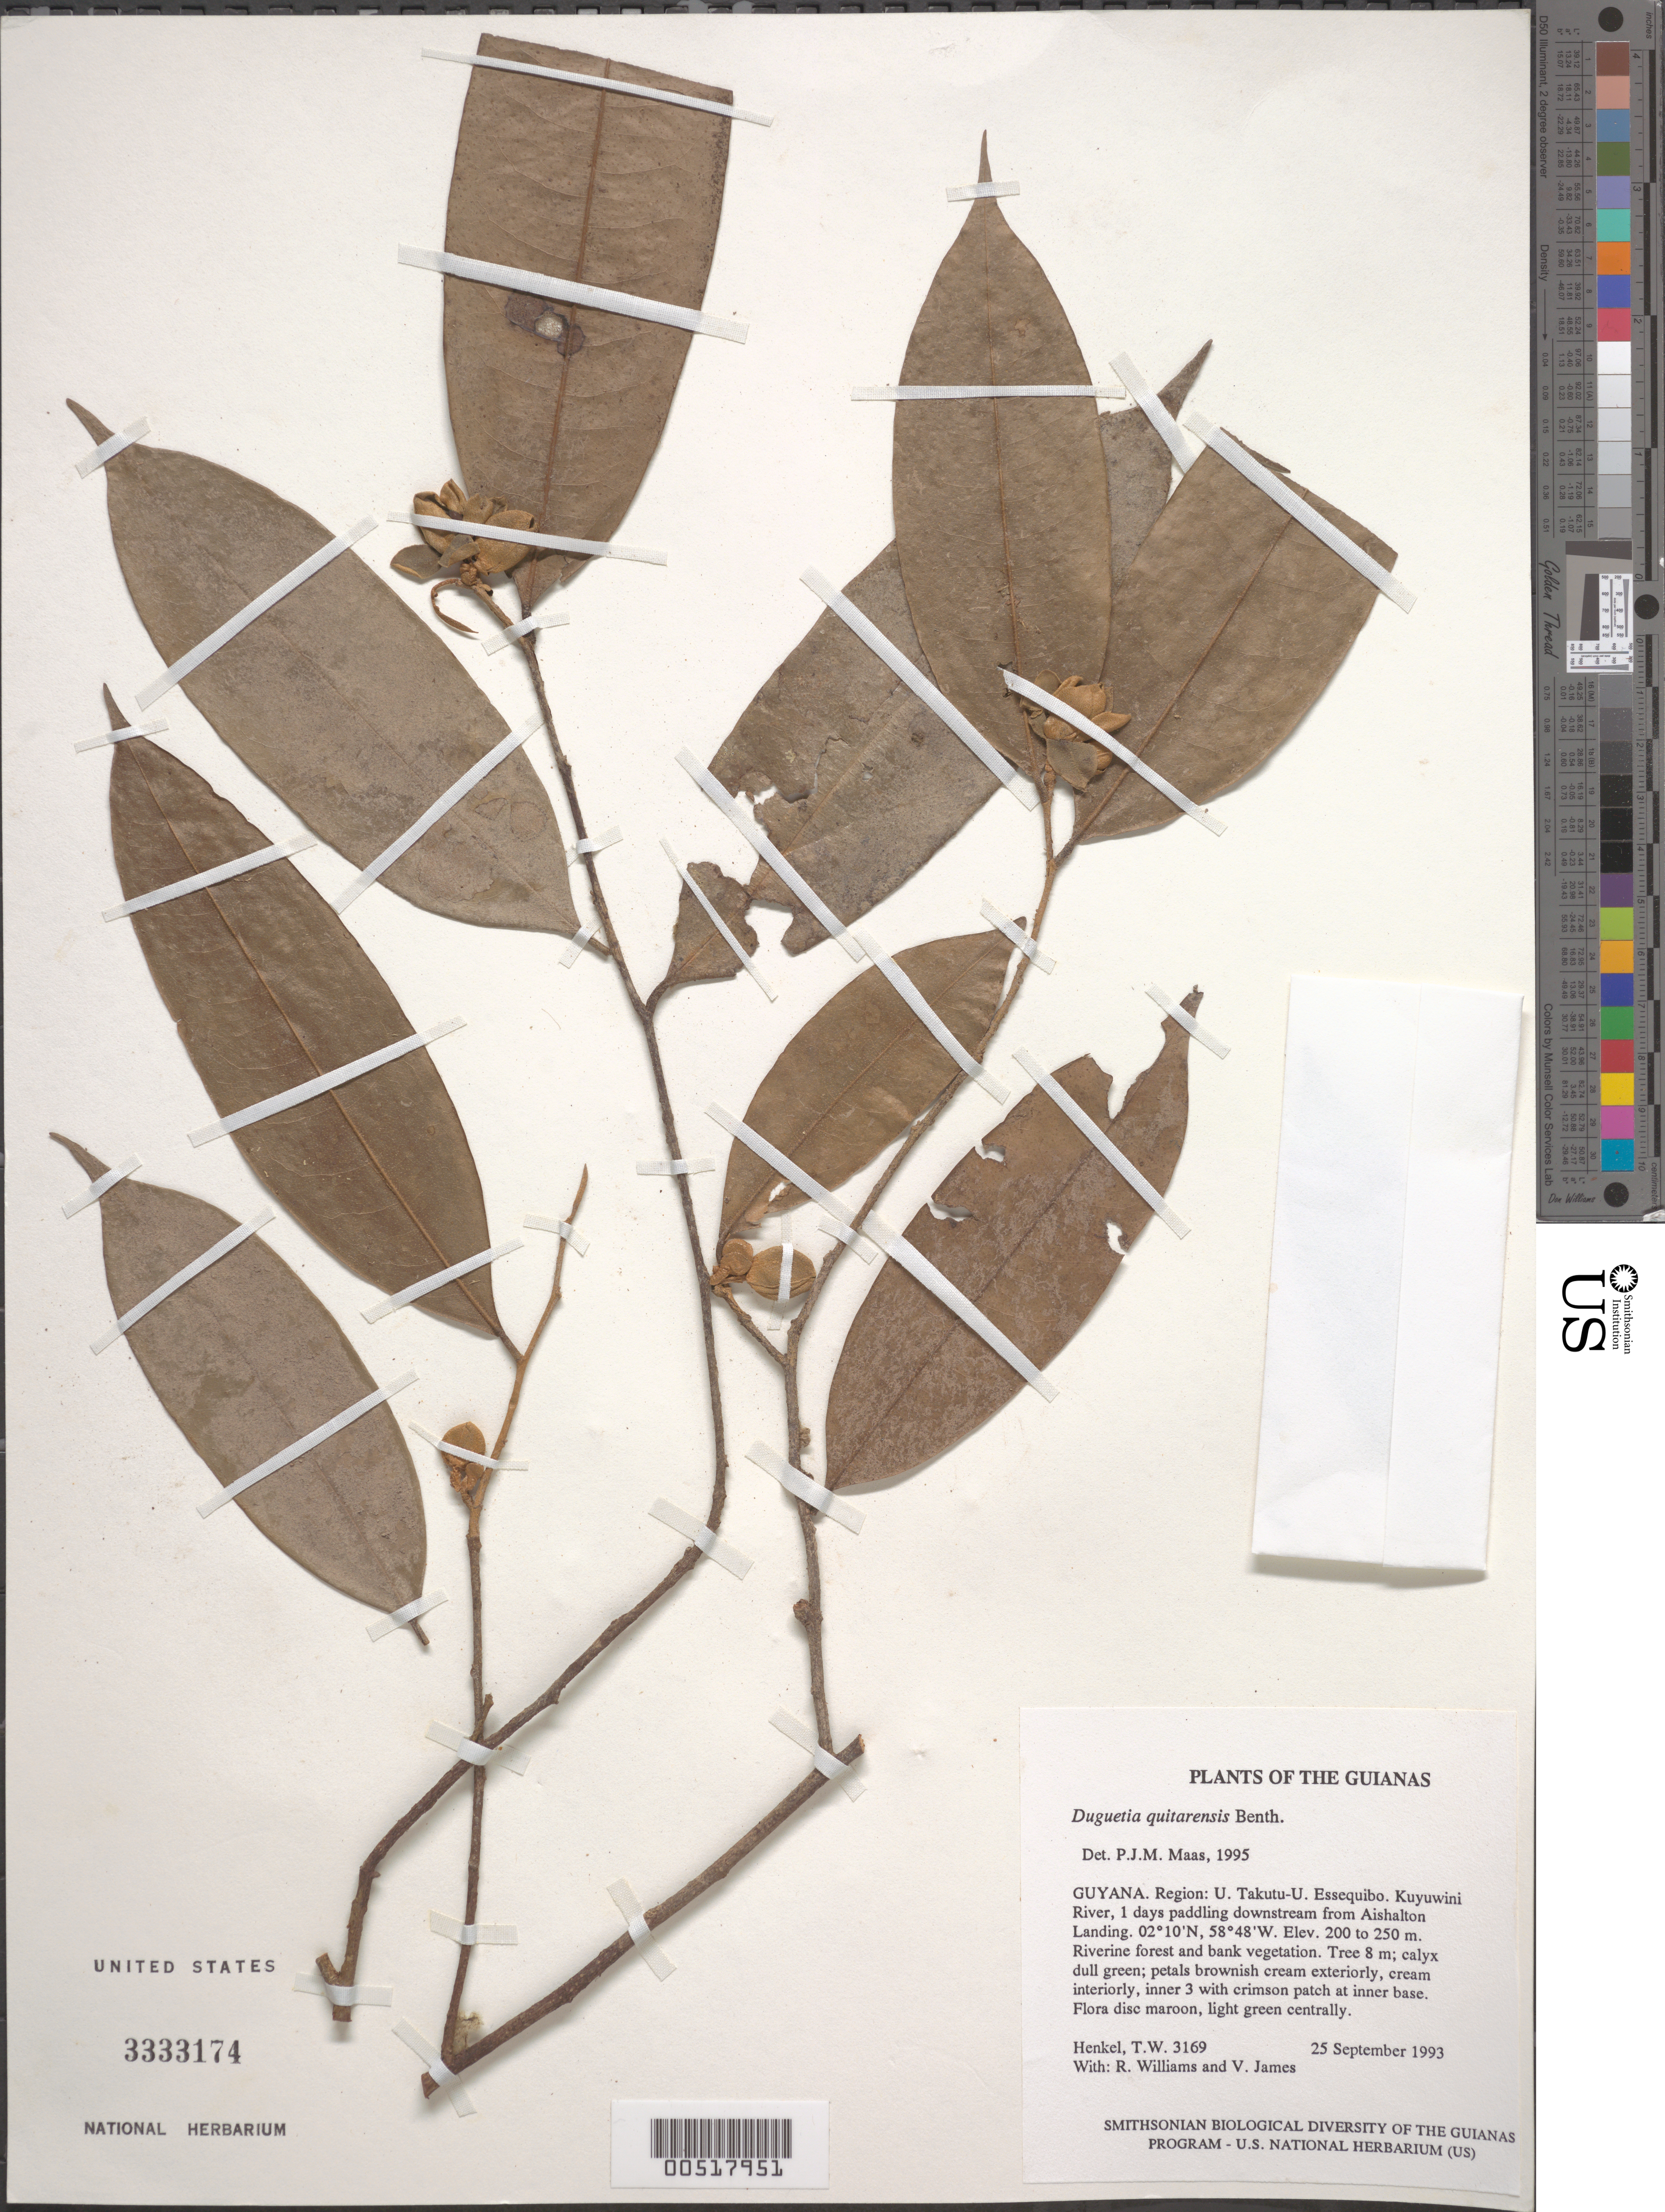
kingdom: Plantae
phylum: Tracheophyta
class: Magnoliopsida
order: Magnoliales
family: Annonaceae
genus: Duguetia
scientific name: Duguetia quitarensis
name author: Benth.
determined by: Maas, Paul J. M.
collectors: T. Henkel, R. Williams & V. James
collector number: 3169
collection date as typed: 25 September 1993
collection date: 1993-09-25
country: Guyana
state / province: U. Takutu-U. Essequibo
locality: Kuyuwini River, 1 days paddling downstream from Aishalton Landing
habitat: Riverine forest and bank vegetation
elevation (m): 200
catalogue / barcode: US 3333174